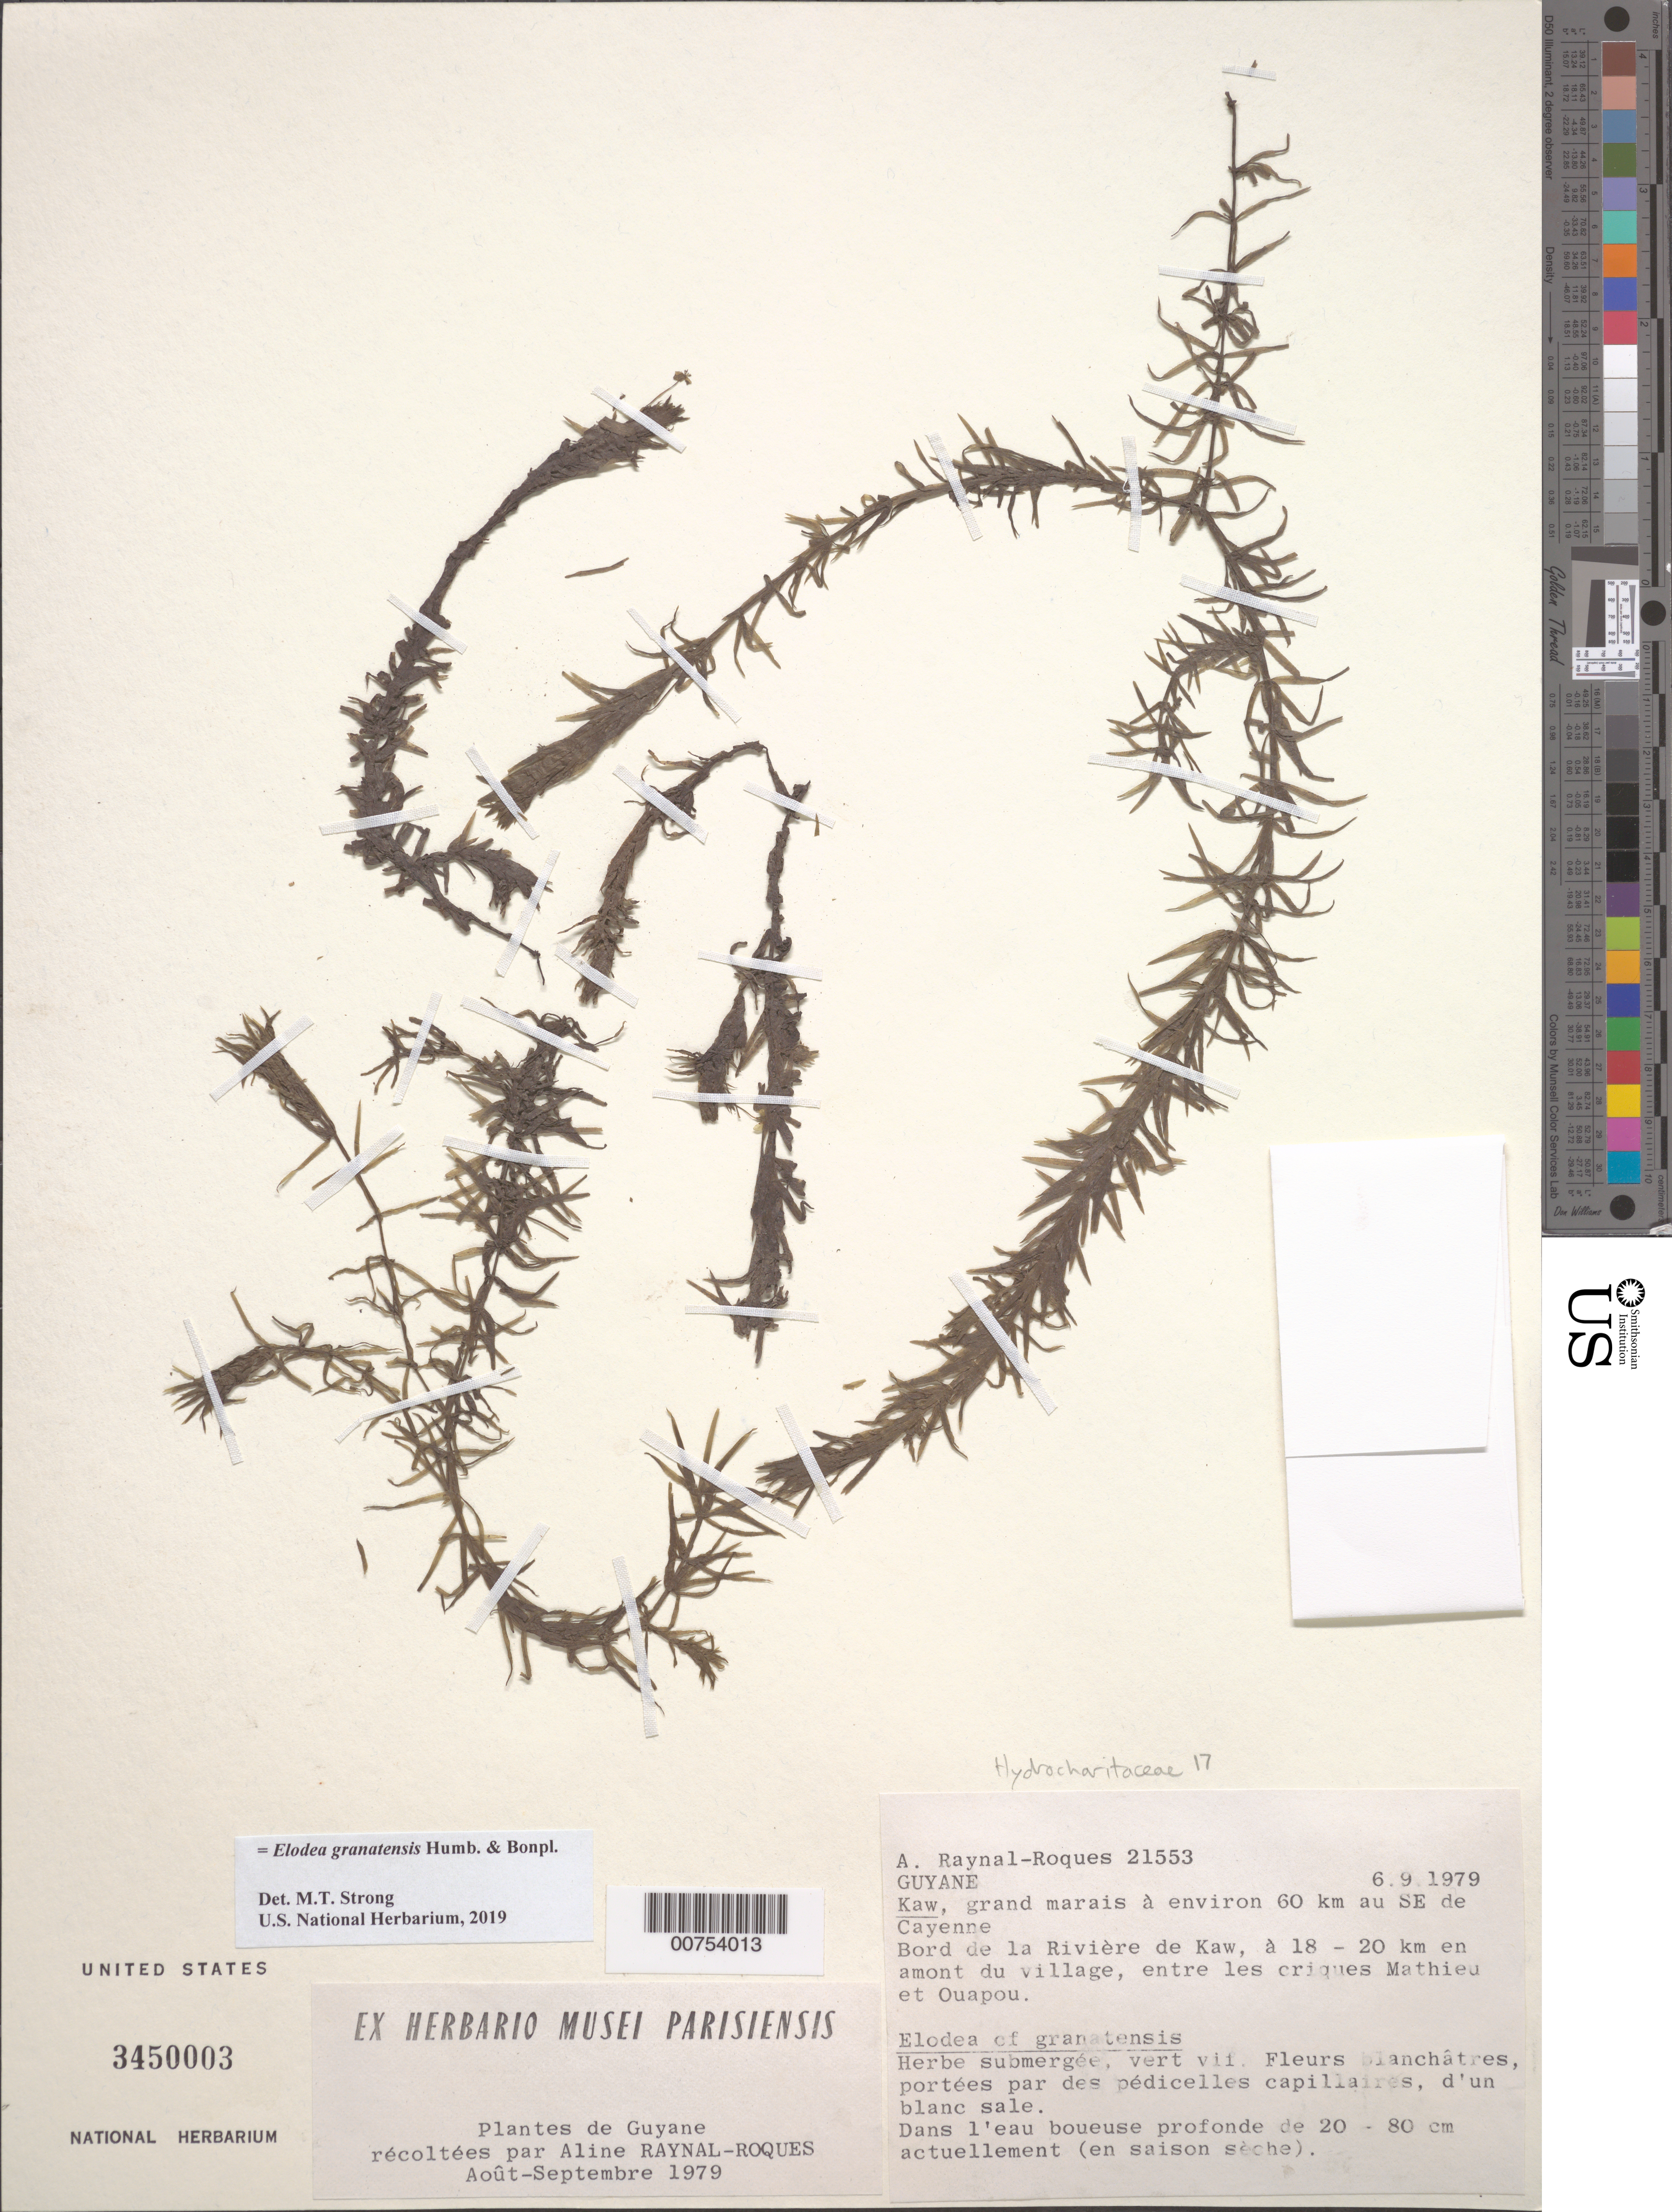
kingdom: Plantae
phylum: Tracheophyta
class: Liliopsida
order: Alismatales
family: Hydrocharitaceae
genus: Elodea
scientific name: Elodea granatensis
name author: Humb. & Bonpl.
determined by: Strong, Mark T., (BOT), Smithsonian Institution - National Museum of Natural History (UNITED STATES)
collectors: A. M. Raynal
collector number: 21553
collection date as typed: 6-Sep-79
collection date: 1979-09-06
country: French Guiana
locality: Marais de Kaw, Riv. de Kaw, entre Crique Mathieu et Crique Ouapou, 18-20 km from village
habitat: Marsh; dans l'eau boueuse profonde de 20-80 cm acutellement (en saison seche)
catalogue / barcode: US 3450003